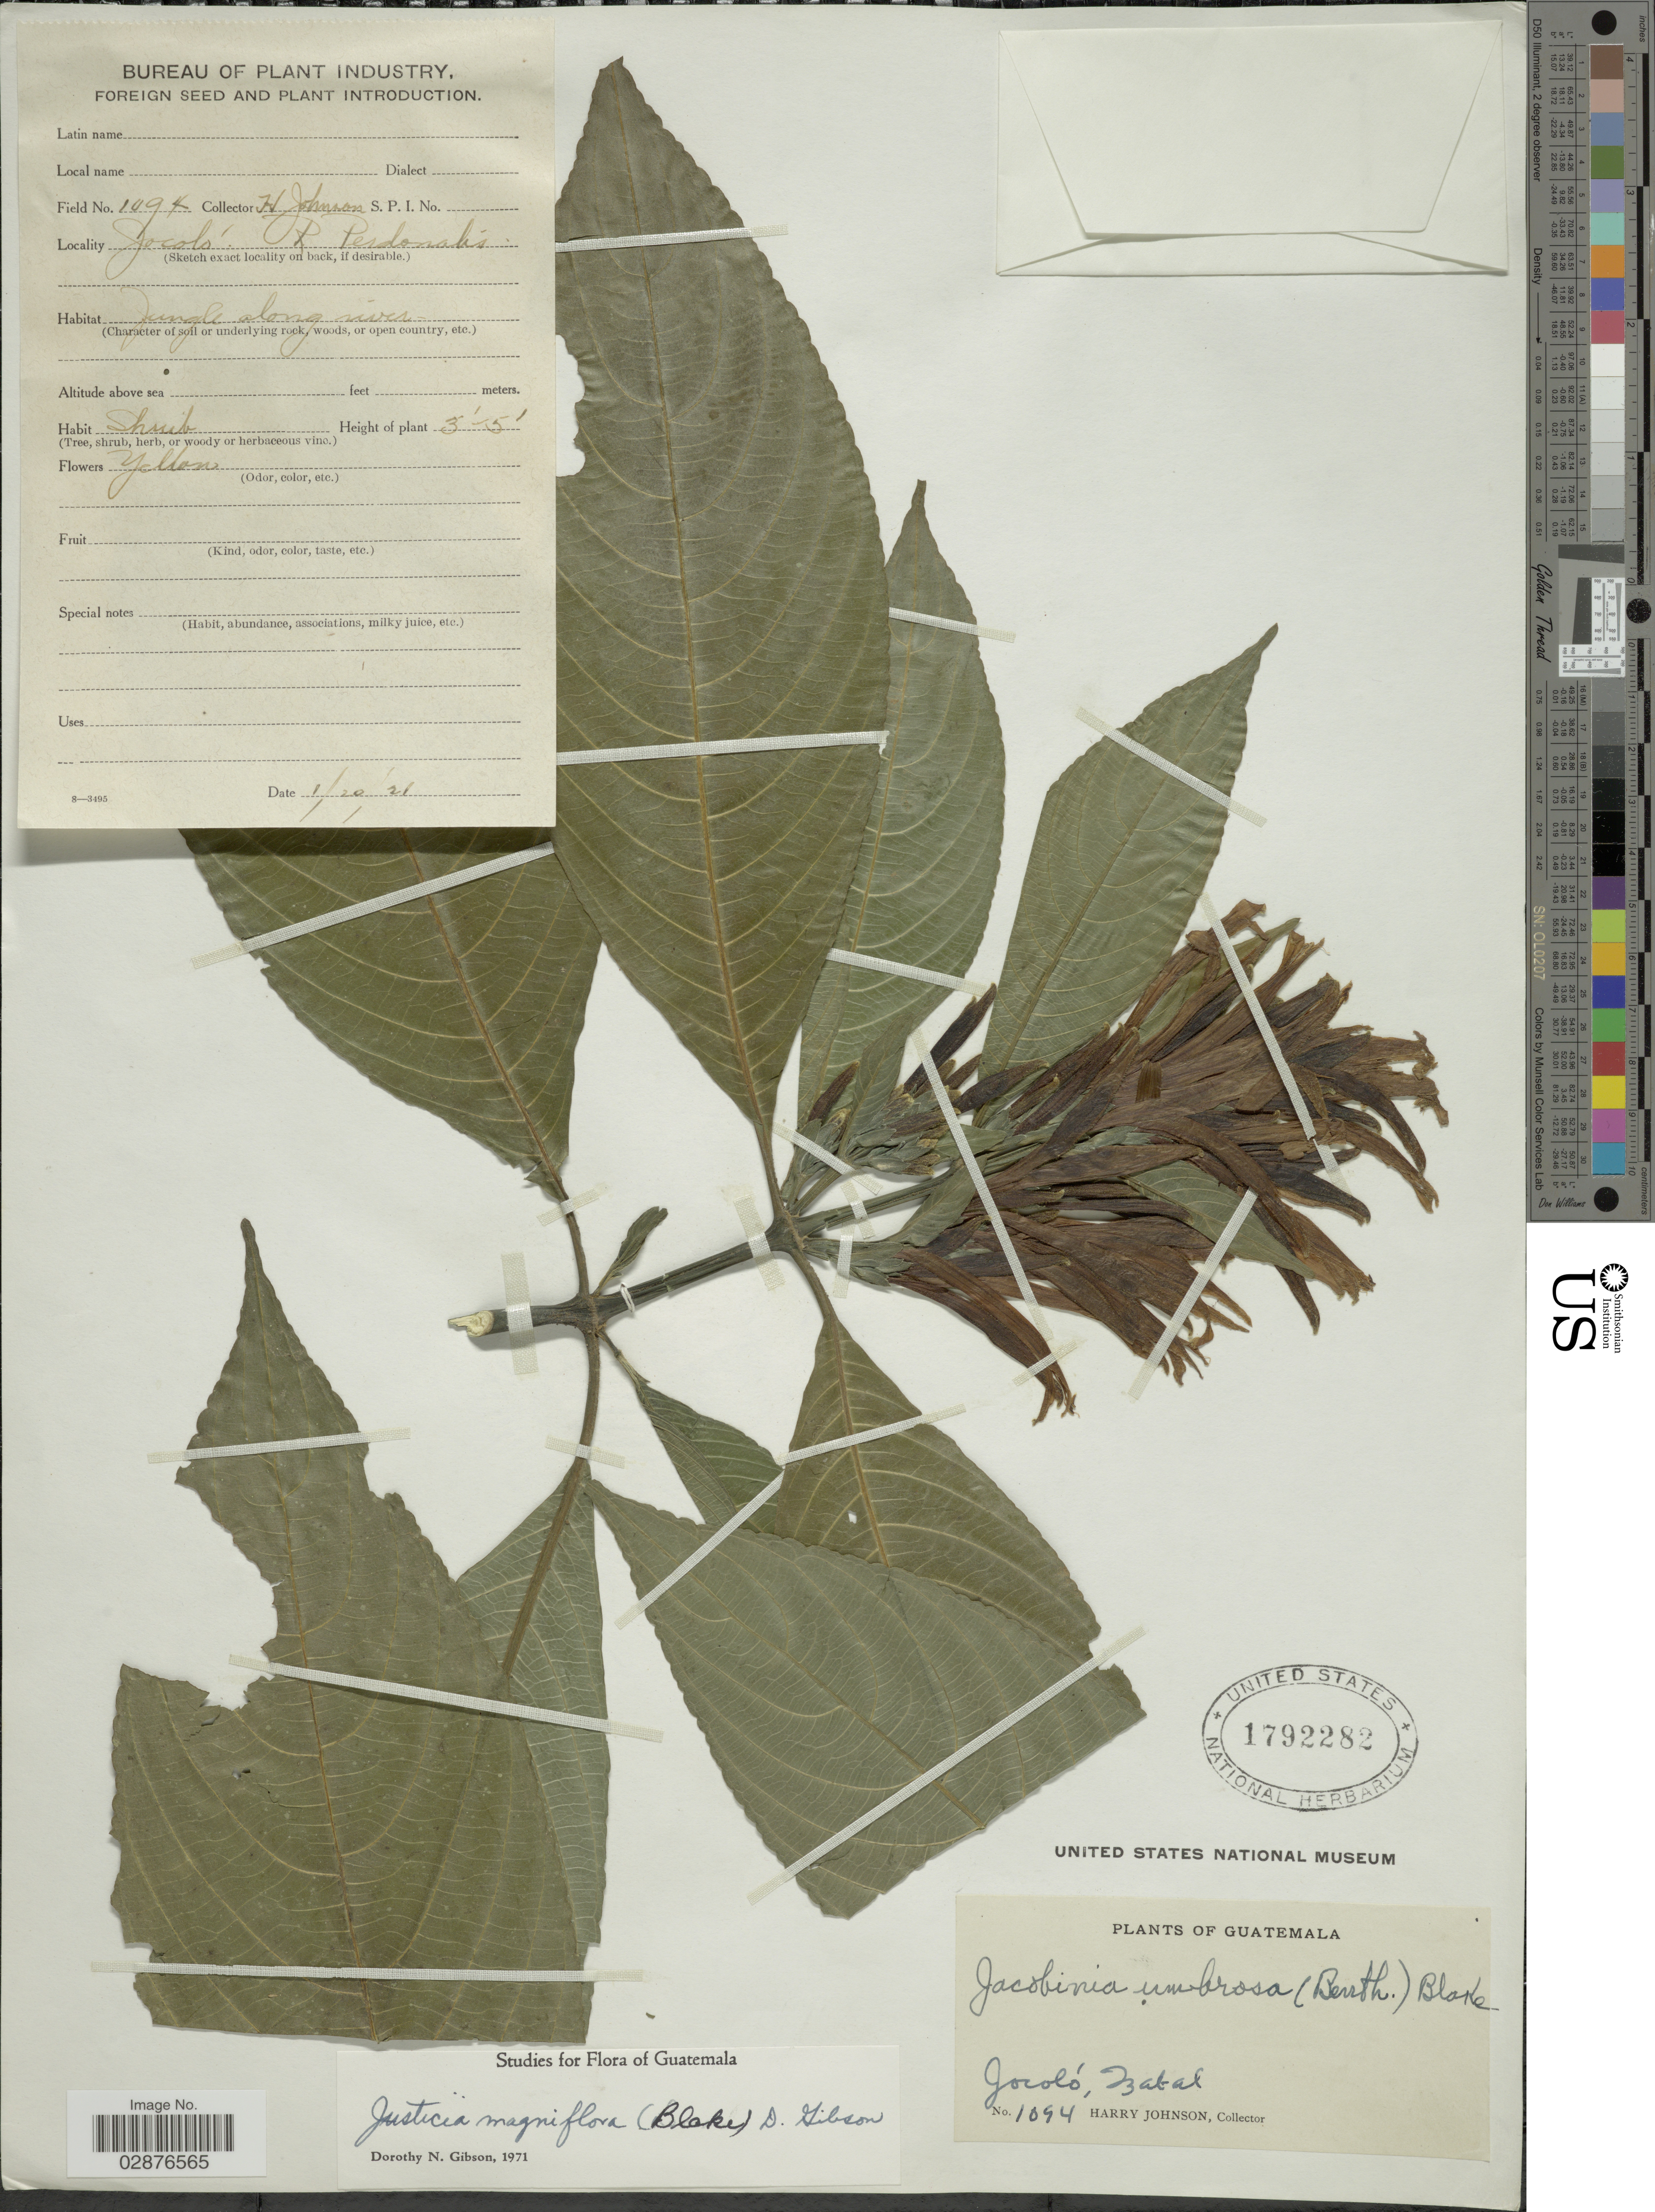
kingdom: Plantae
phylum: Tracheophyta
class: Magnoliopsida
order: Lamiales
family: Acanthaceae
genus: Justicia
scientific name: Justicia magniflora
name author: (S.F. Blake) D.N. Gibson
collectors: H. Johnson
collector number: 1094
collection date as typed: Transcribed d/m/y: 20/1/21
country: Guatemala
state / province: Izabal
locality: Jocoló. R. (Rio) Perdonalis.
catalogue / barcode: US 1792282